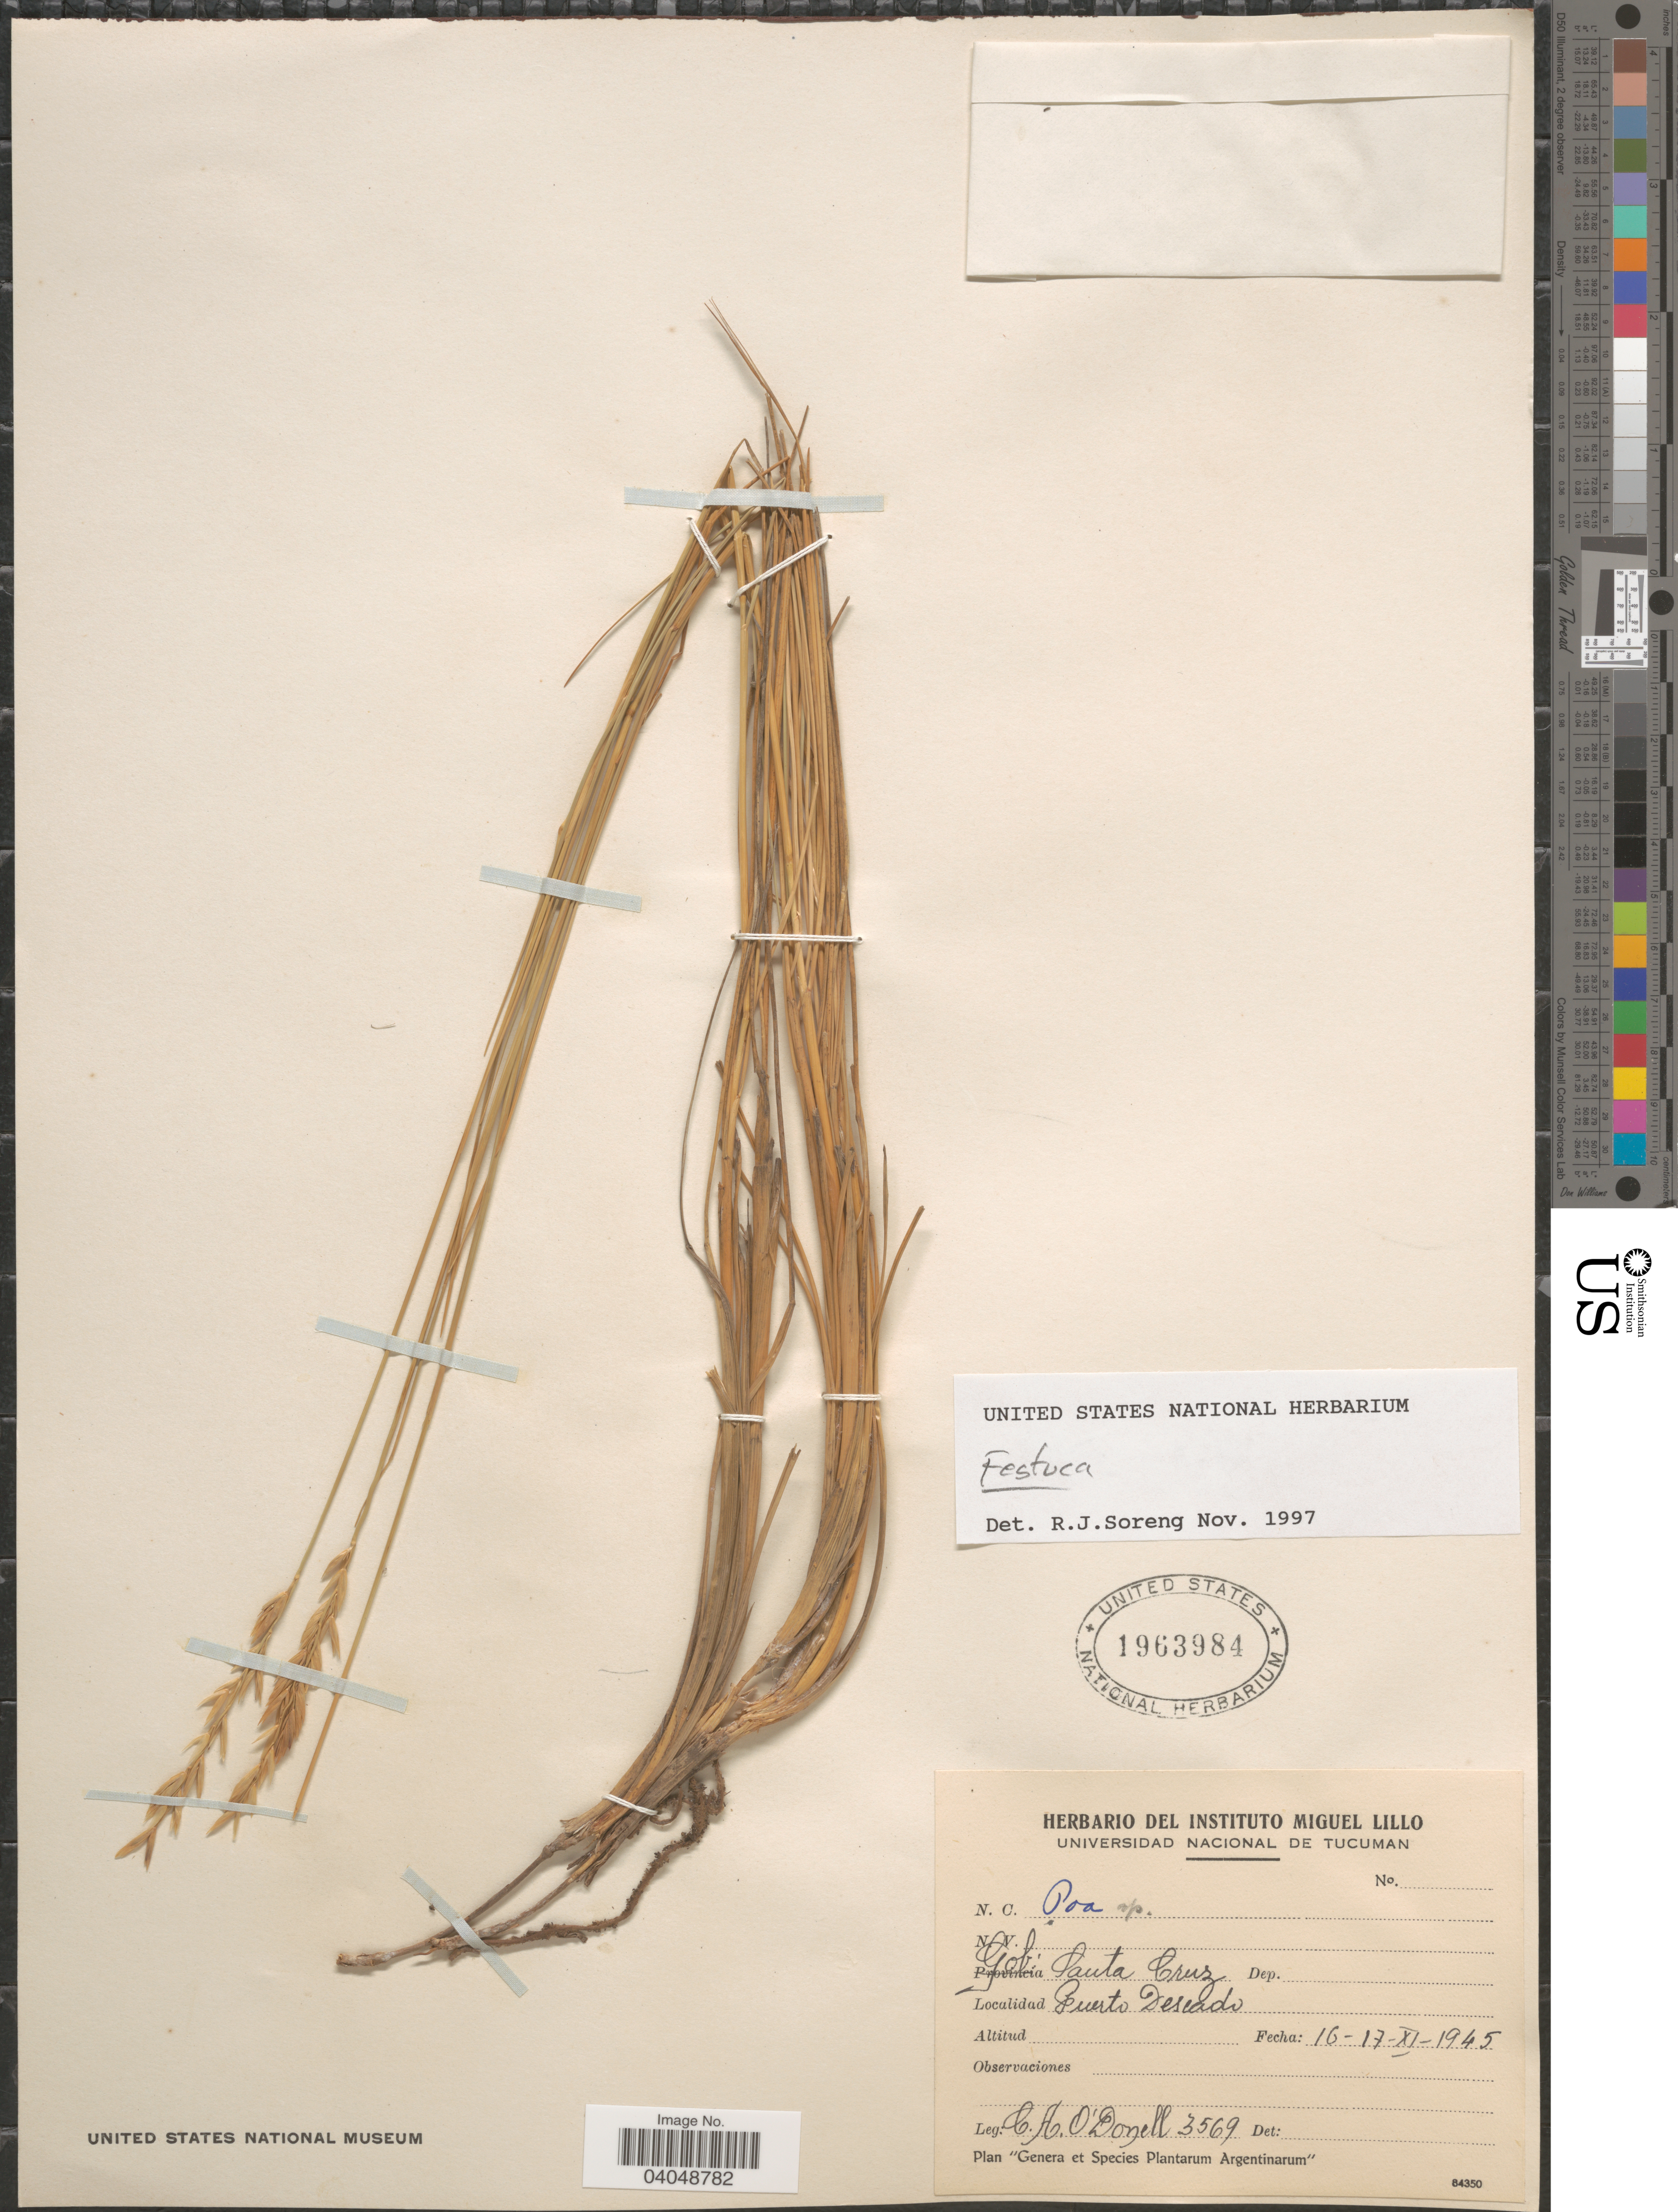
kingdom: Plantae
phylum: Tracheophyta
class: Liliopsida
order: Poales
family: Poaceae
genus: Festuca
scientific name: Festuca sp.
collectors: C. A. O'Donell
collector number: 3569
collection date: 1945-11-16/1945-11-17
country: Argentina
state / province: Santa Cruz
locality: Gob. Santa Cruz. Puerto Descado.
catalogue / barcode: US 1963984